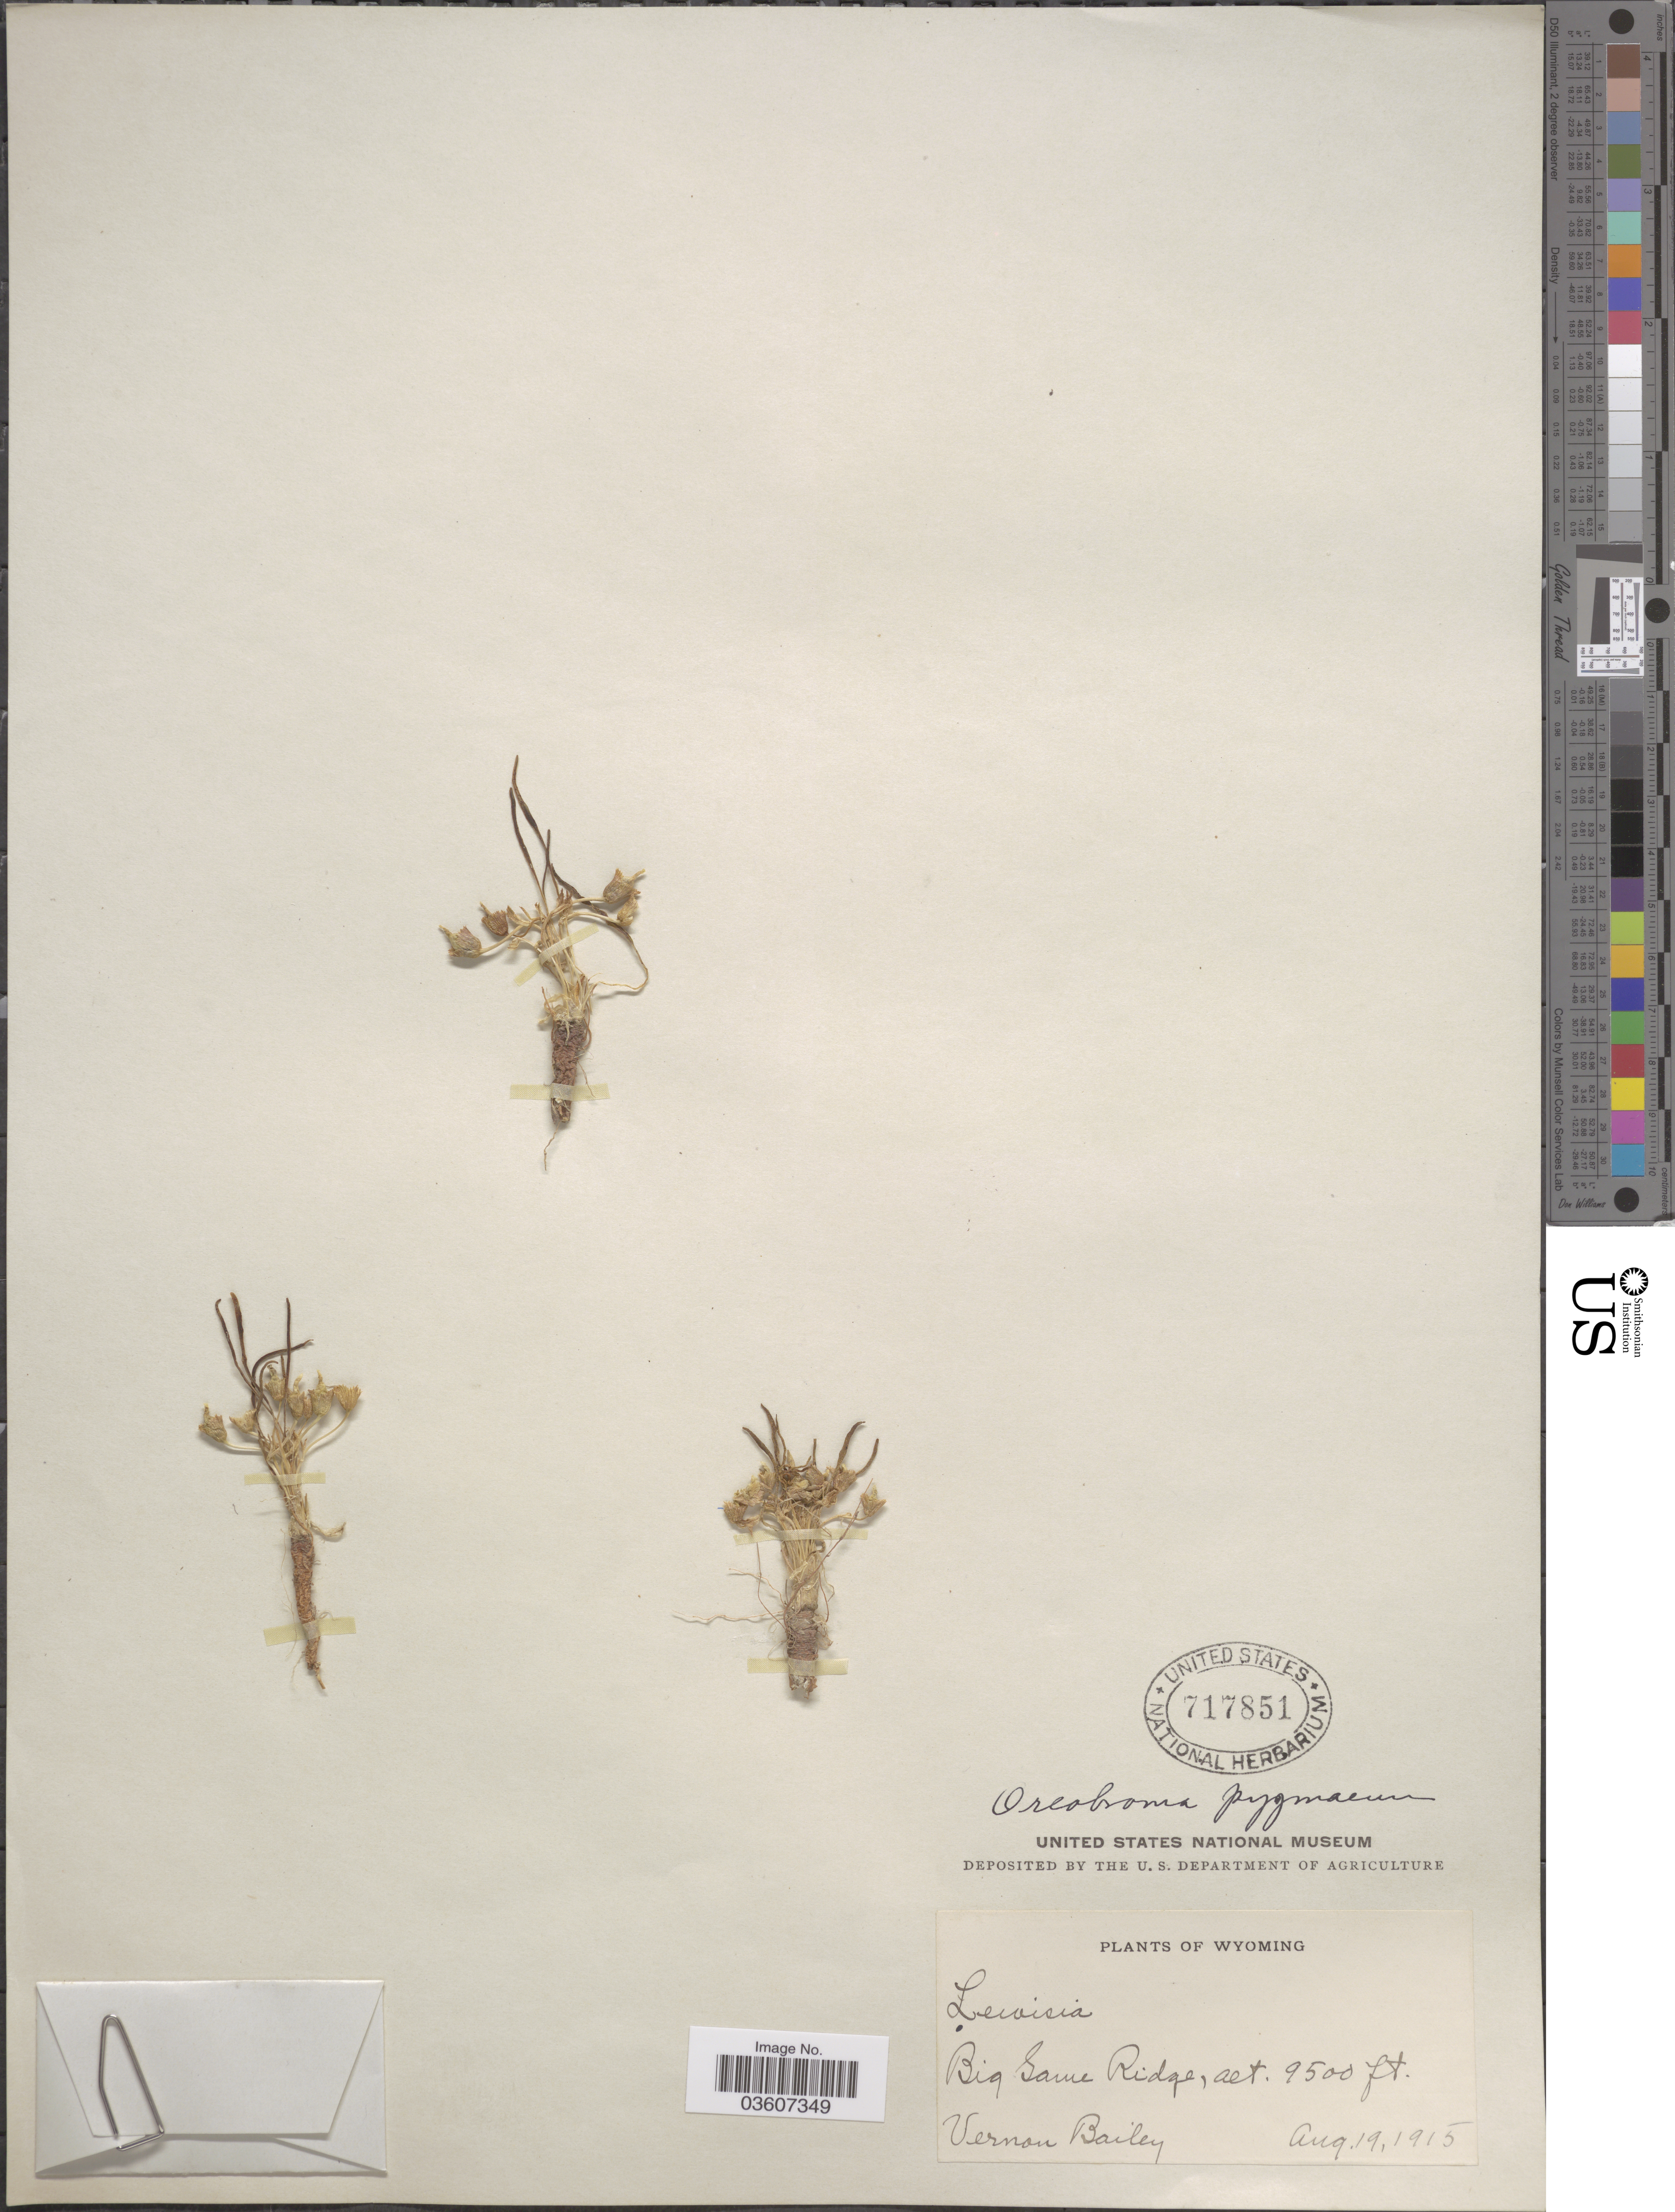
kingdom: Plantae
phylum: Tracheophyta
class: Magnoliopsida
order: Caryophyllales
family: Montiaceae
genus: Lewisia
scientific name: Lewisia pygmaea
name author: (A. Gray) B.L. Rob.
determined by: Strong, Mark T., (BOT), Smithsonian Institution - National Museum of Natural History (UNITED STATES)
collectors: V. O. Bailey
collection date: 1915-08-19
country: United States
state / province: Wyoming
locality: Big Game Ridge.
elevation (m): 2896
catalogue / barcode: US 717851